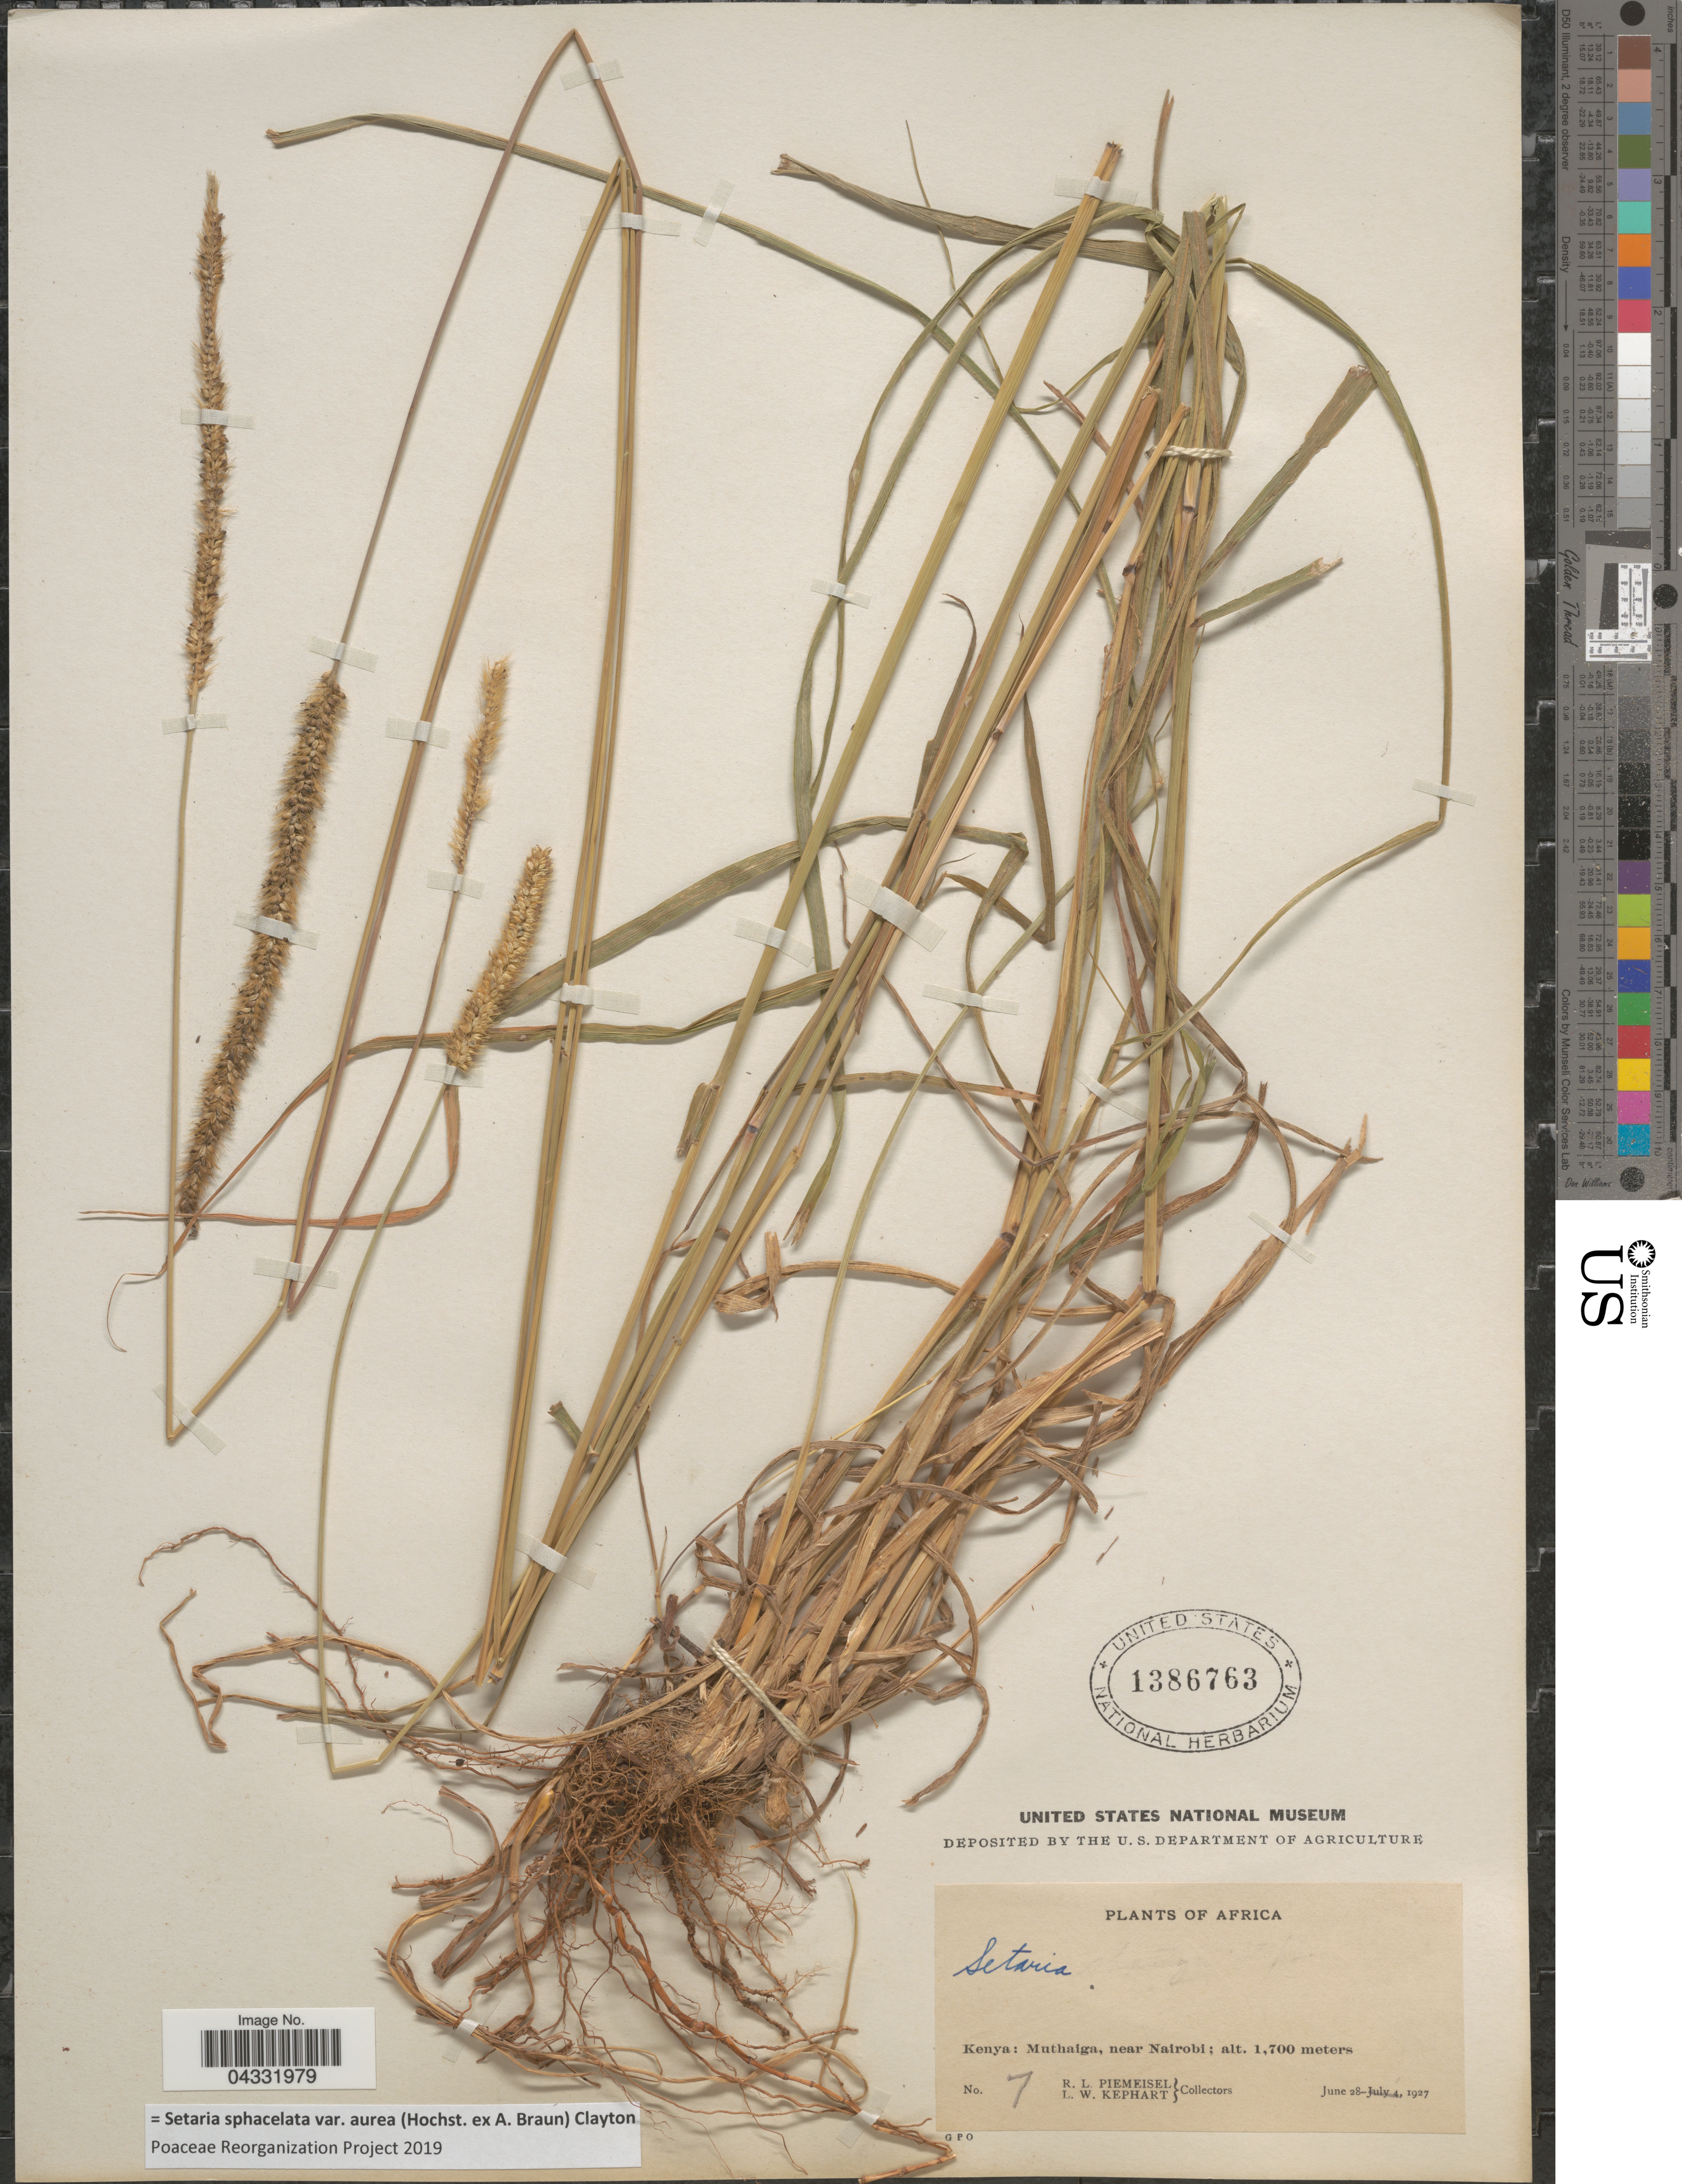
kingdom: Plantae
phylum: Tracheophyta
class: Liliopsida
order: Poales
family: Poaceae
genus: Setaria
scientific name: Setaria sphacelata var. aurea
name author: (Hochst. ex A. Braun) Clayton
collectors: R. L. Piemeisel & L. W. Kephart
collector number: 7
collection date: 1927-06-28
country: Kenya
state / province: Nairobi Area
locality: Muthaiga, near Nairobi.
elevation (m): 1700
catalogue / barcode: US 1386763